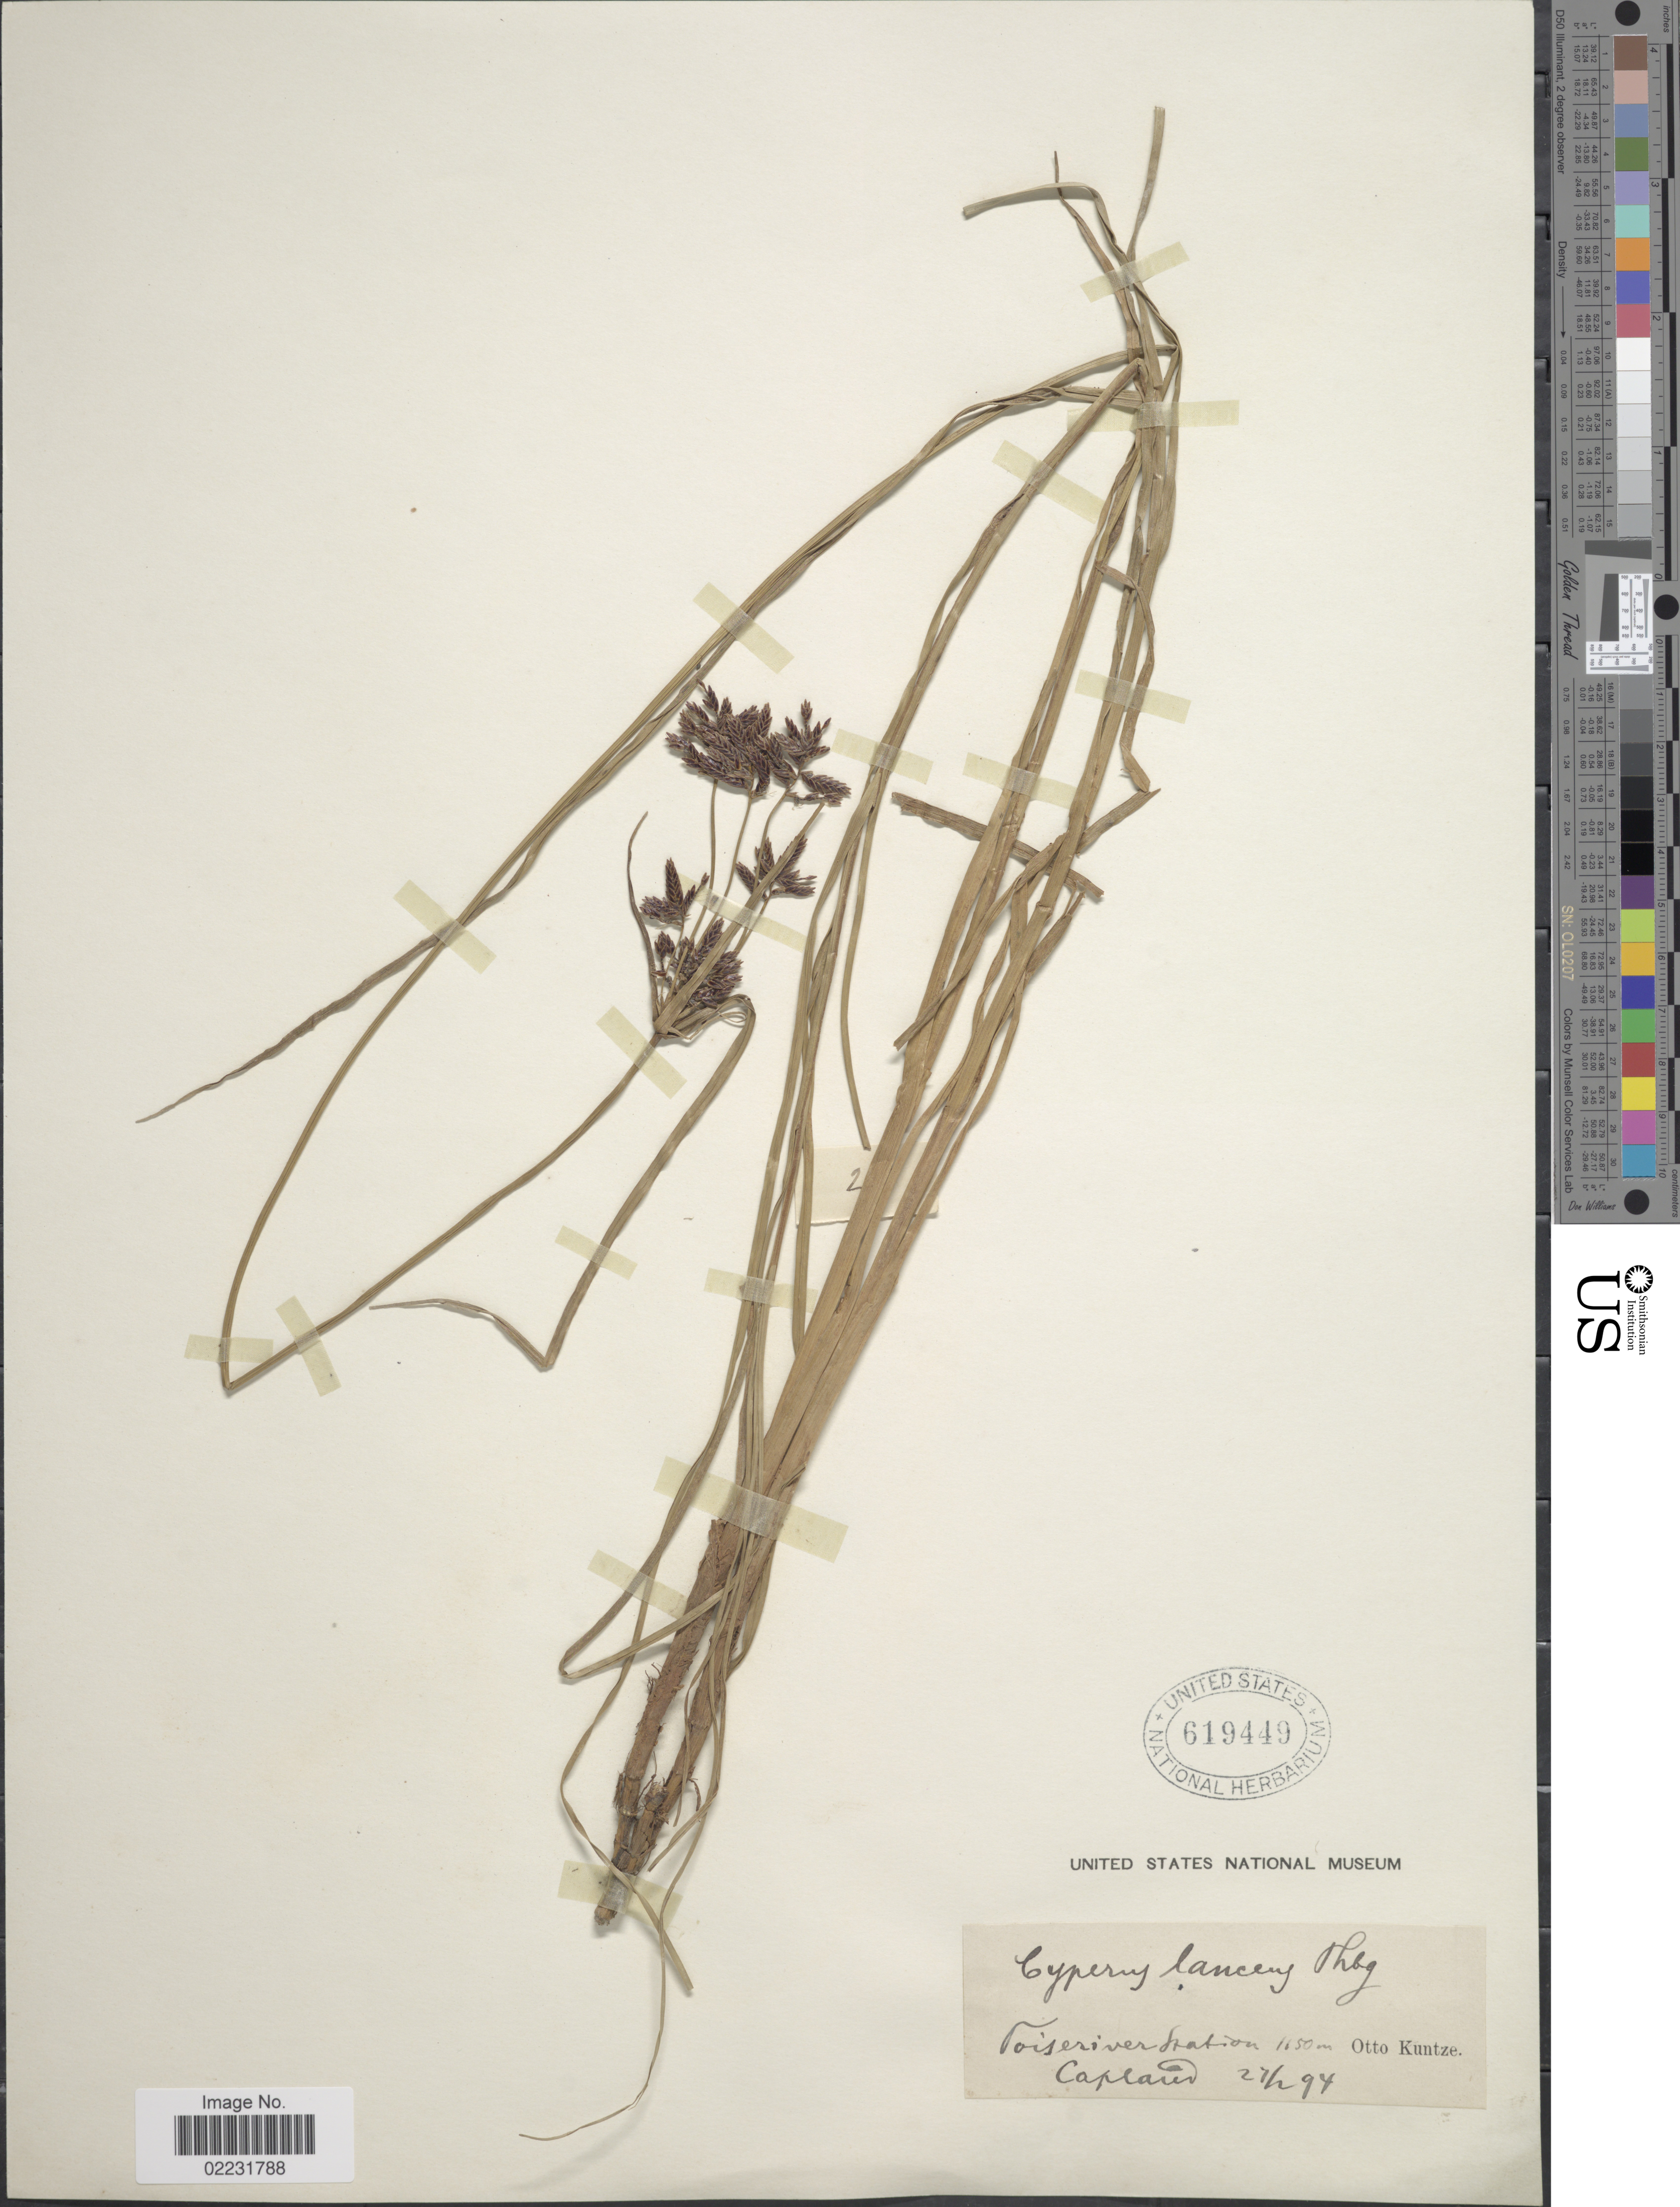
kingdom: Plantae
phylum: Tracheophyta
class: Liliopsida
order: Poales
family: Cyperaceae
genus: Cyperus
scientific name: Cyperus nitidus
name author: Lam.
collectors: C.E.O. Kuntze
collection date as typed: Transcribed d/m/y: 27/2/94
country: South Africa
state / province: Eastern Cape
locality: Toise river Station, Capland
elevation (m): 1150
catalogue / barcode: US 619449